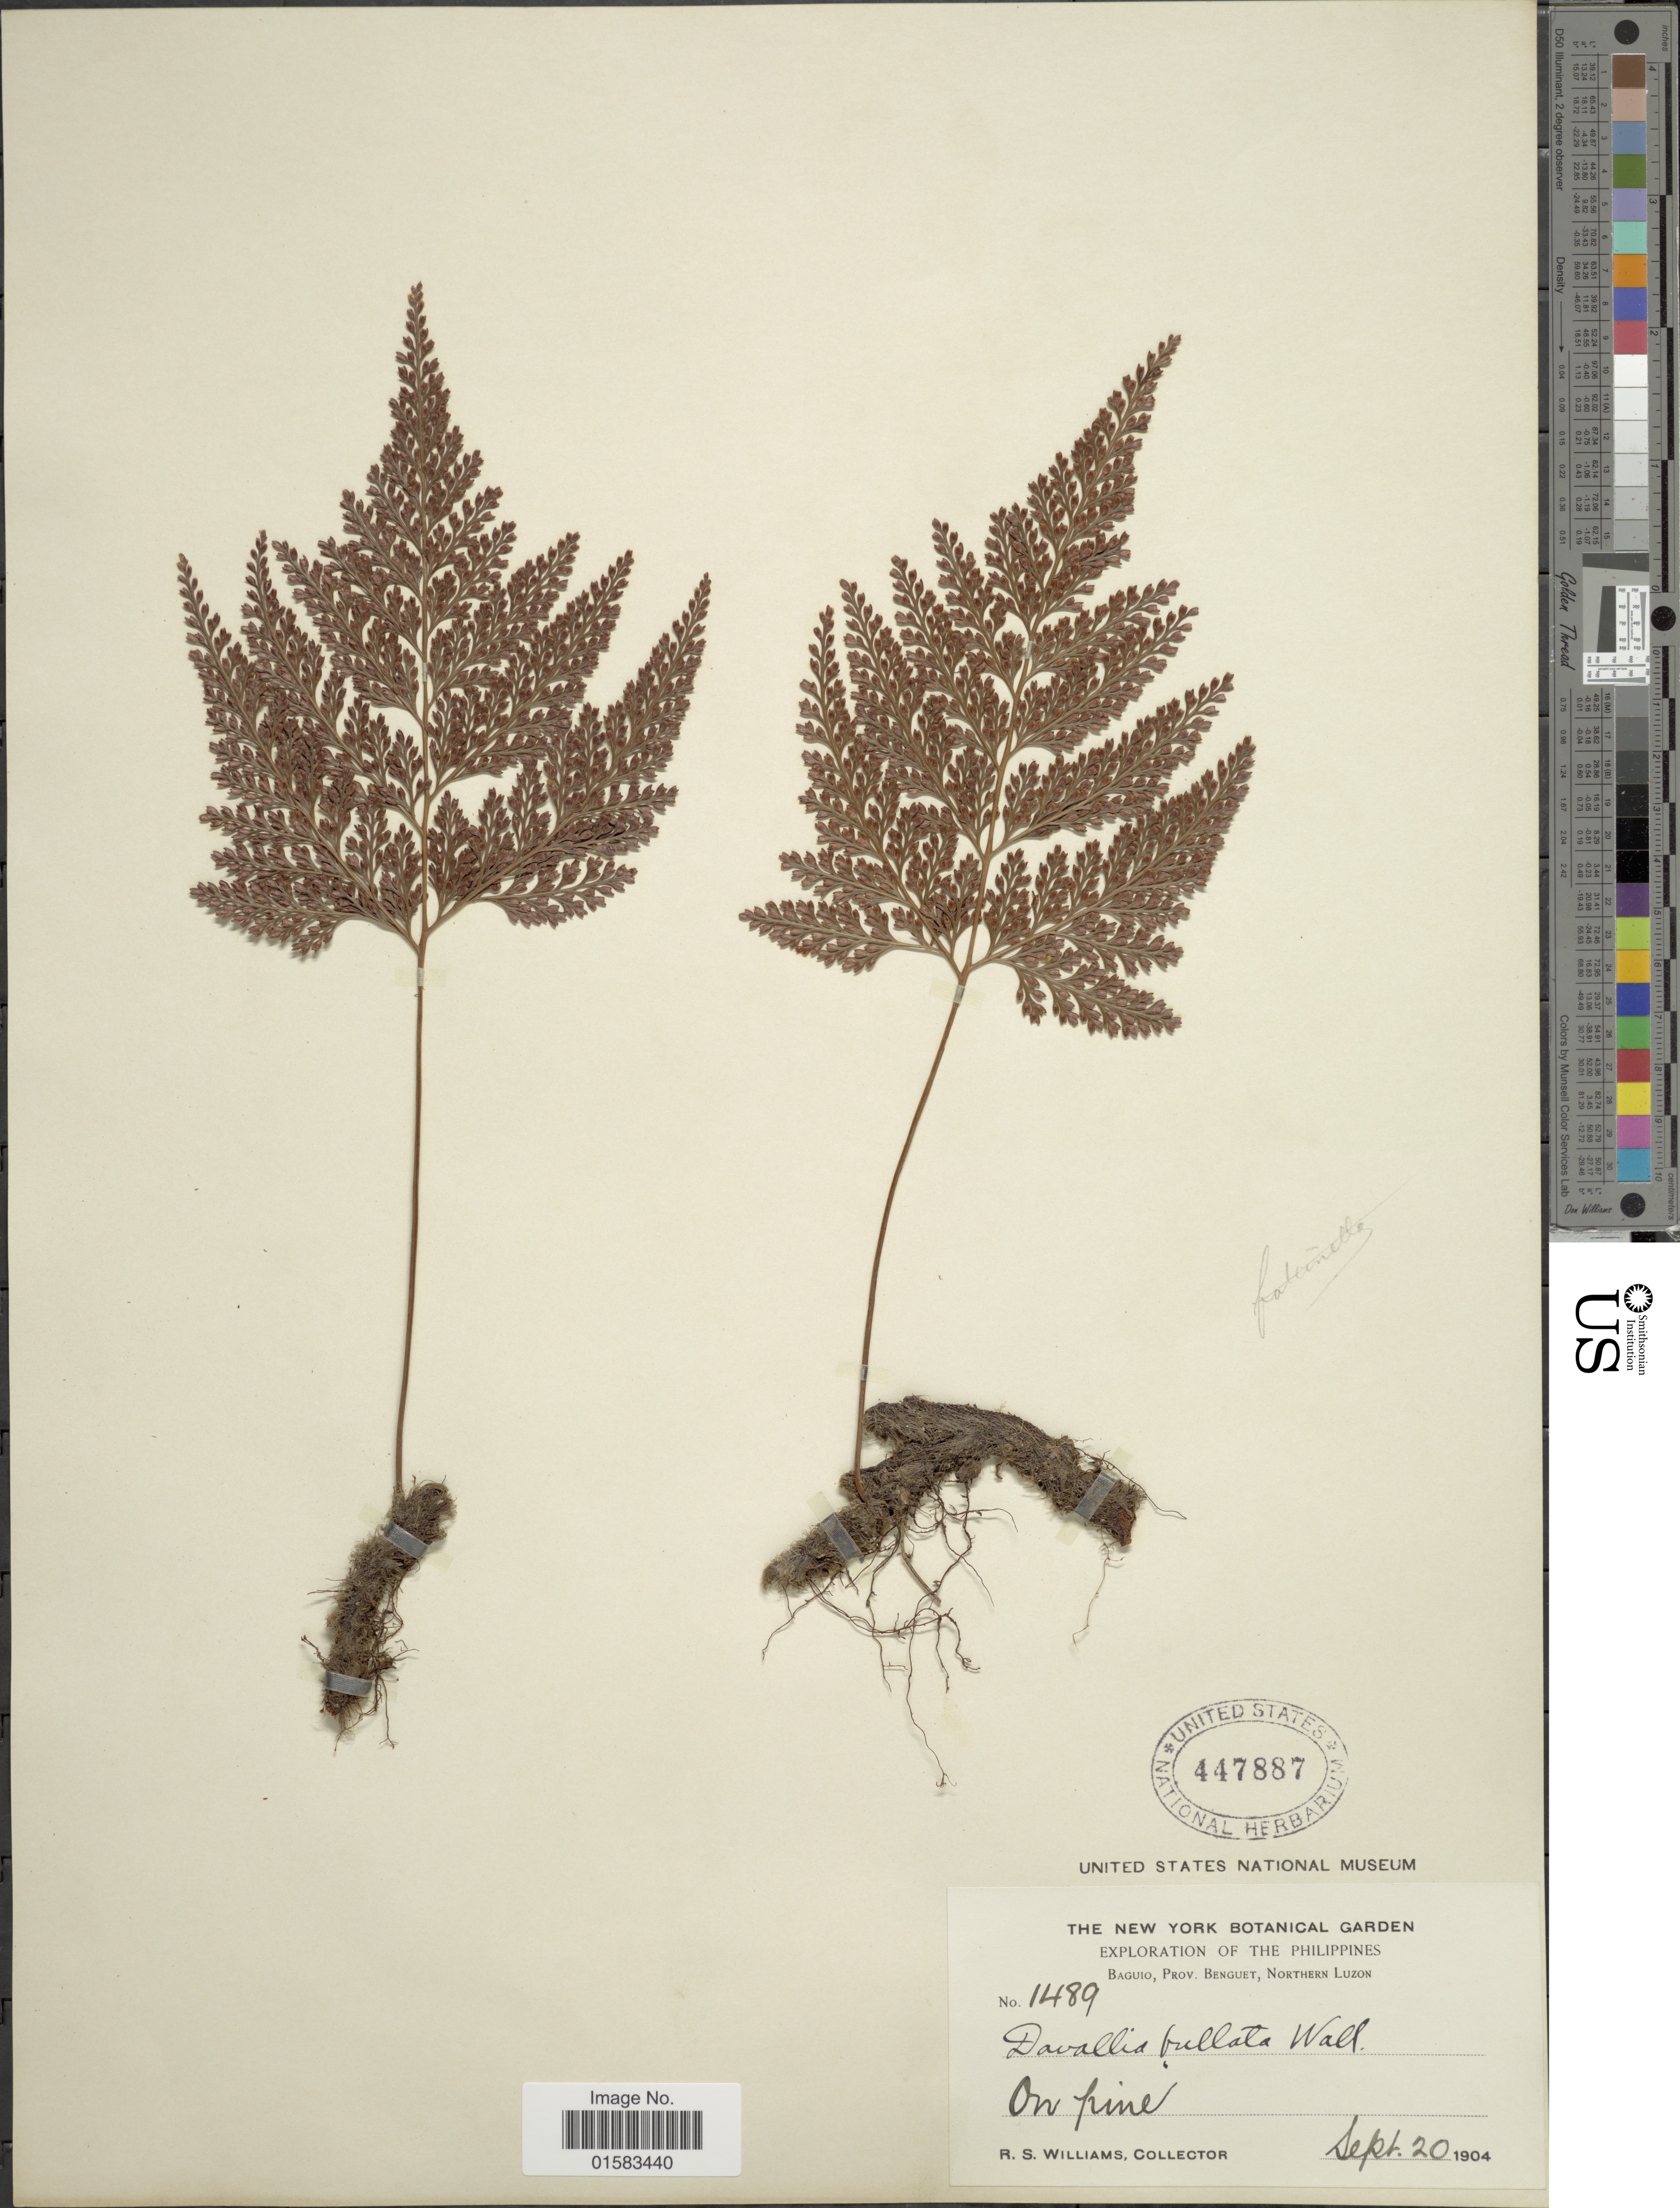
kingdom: Plantae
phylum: Tracheophyta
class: Polypodiopsida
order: Polypodiales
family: Davalliaceae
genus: Davallia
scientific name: Davallia trichomanoides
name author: Blume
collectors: R. S. Williams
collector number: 1489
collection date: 1904-08-20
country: Philippines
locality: Baguio, Prov. Benguet, Northern Luzon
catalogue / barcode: US 447887